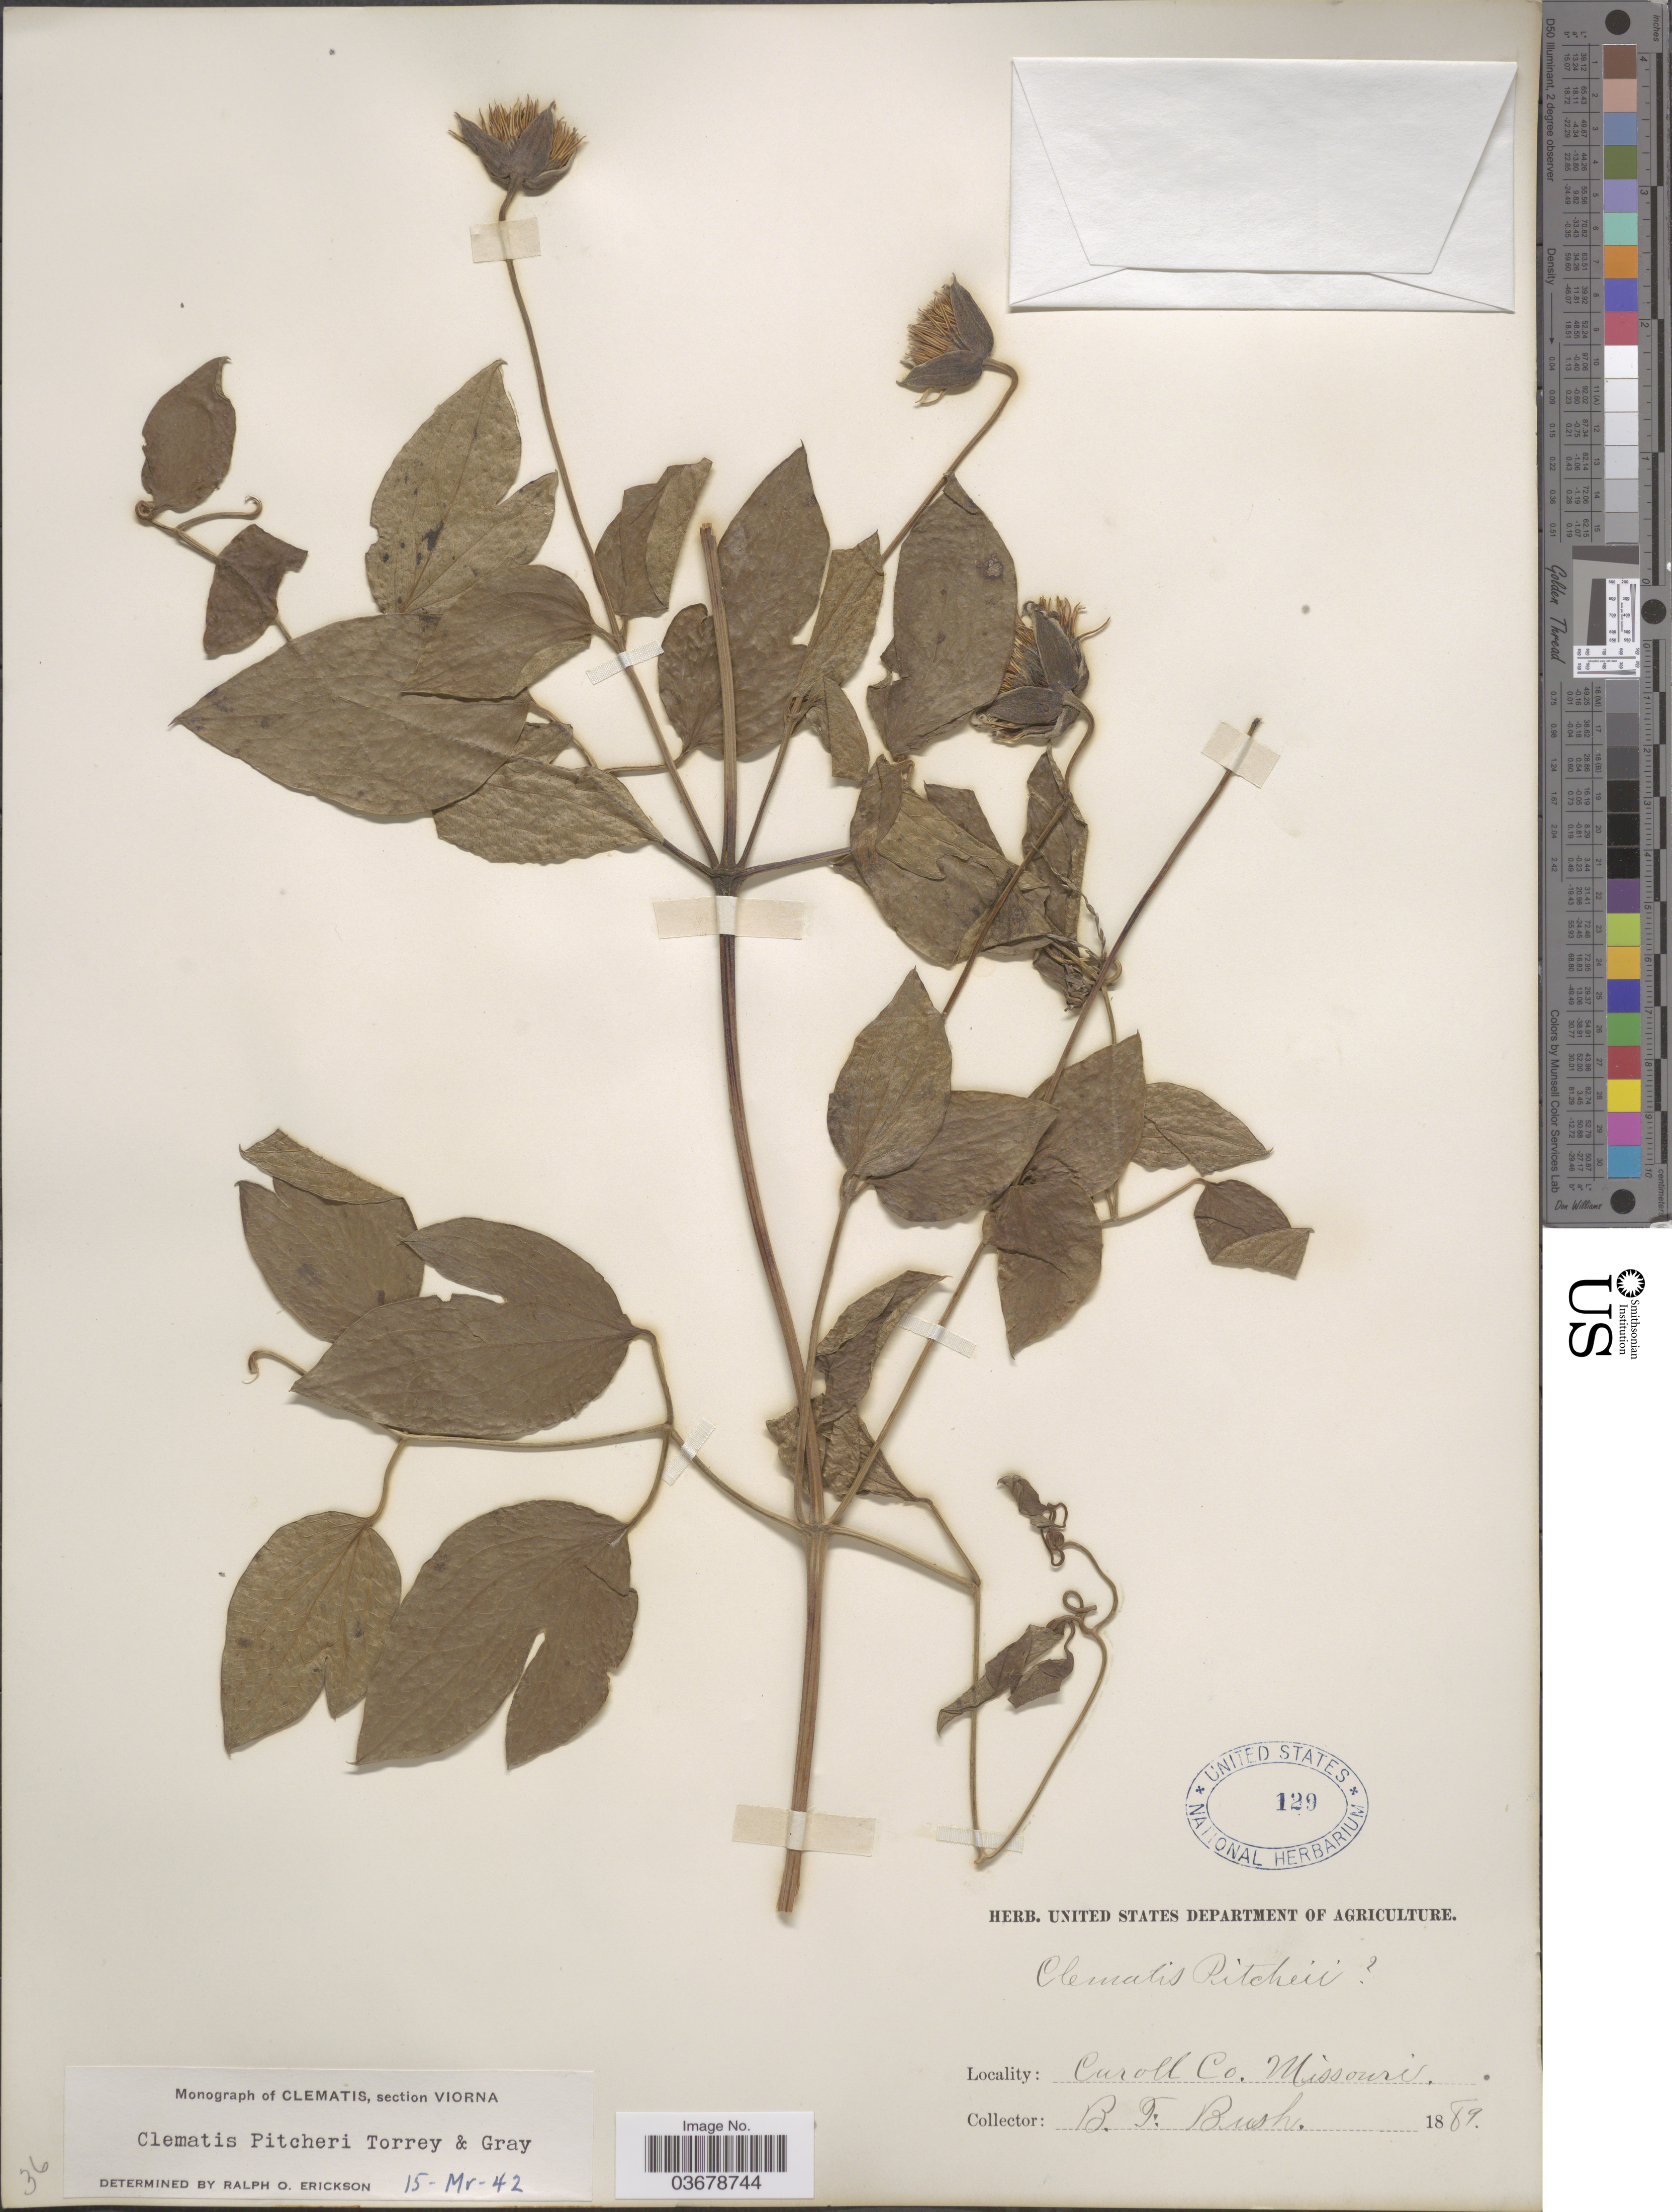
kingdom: Plantae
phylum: Tracheophyta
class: Magnoliopsida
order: Ranunculales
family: Ranunculaceae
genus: Clematis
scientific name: Clematis viorna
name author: L.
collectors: B. F. Bush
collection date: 1889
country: United States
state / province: Missouri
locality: Caroll Co.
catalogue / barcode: US 129